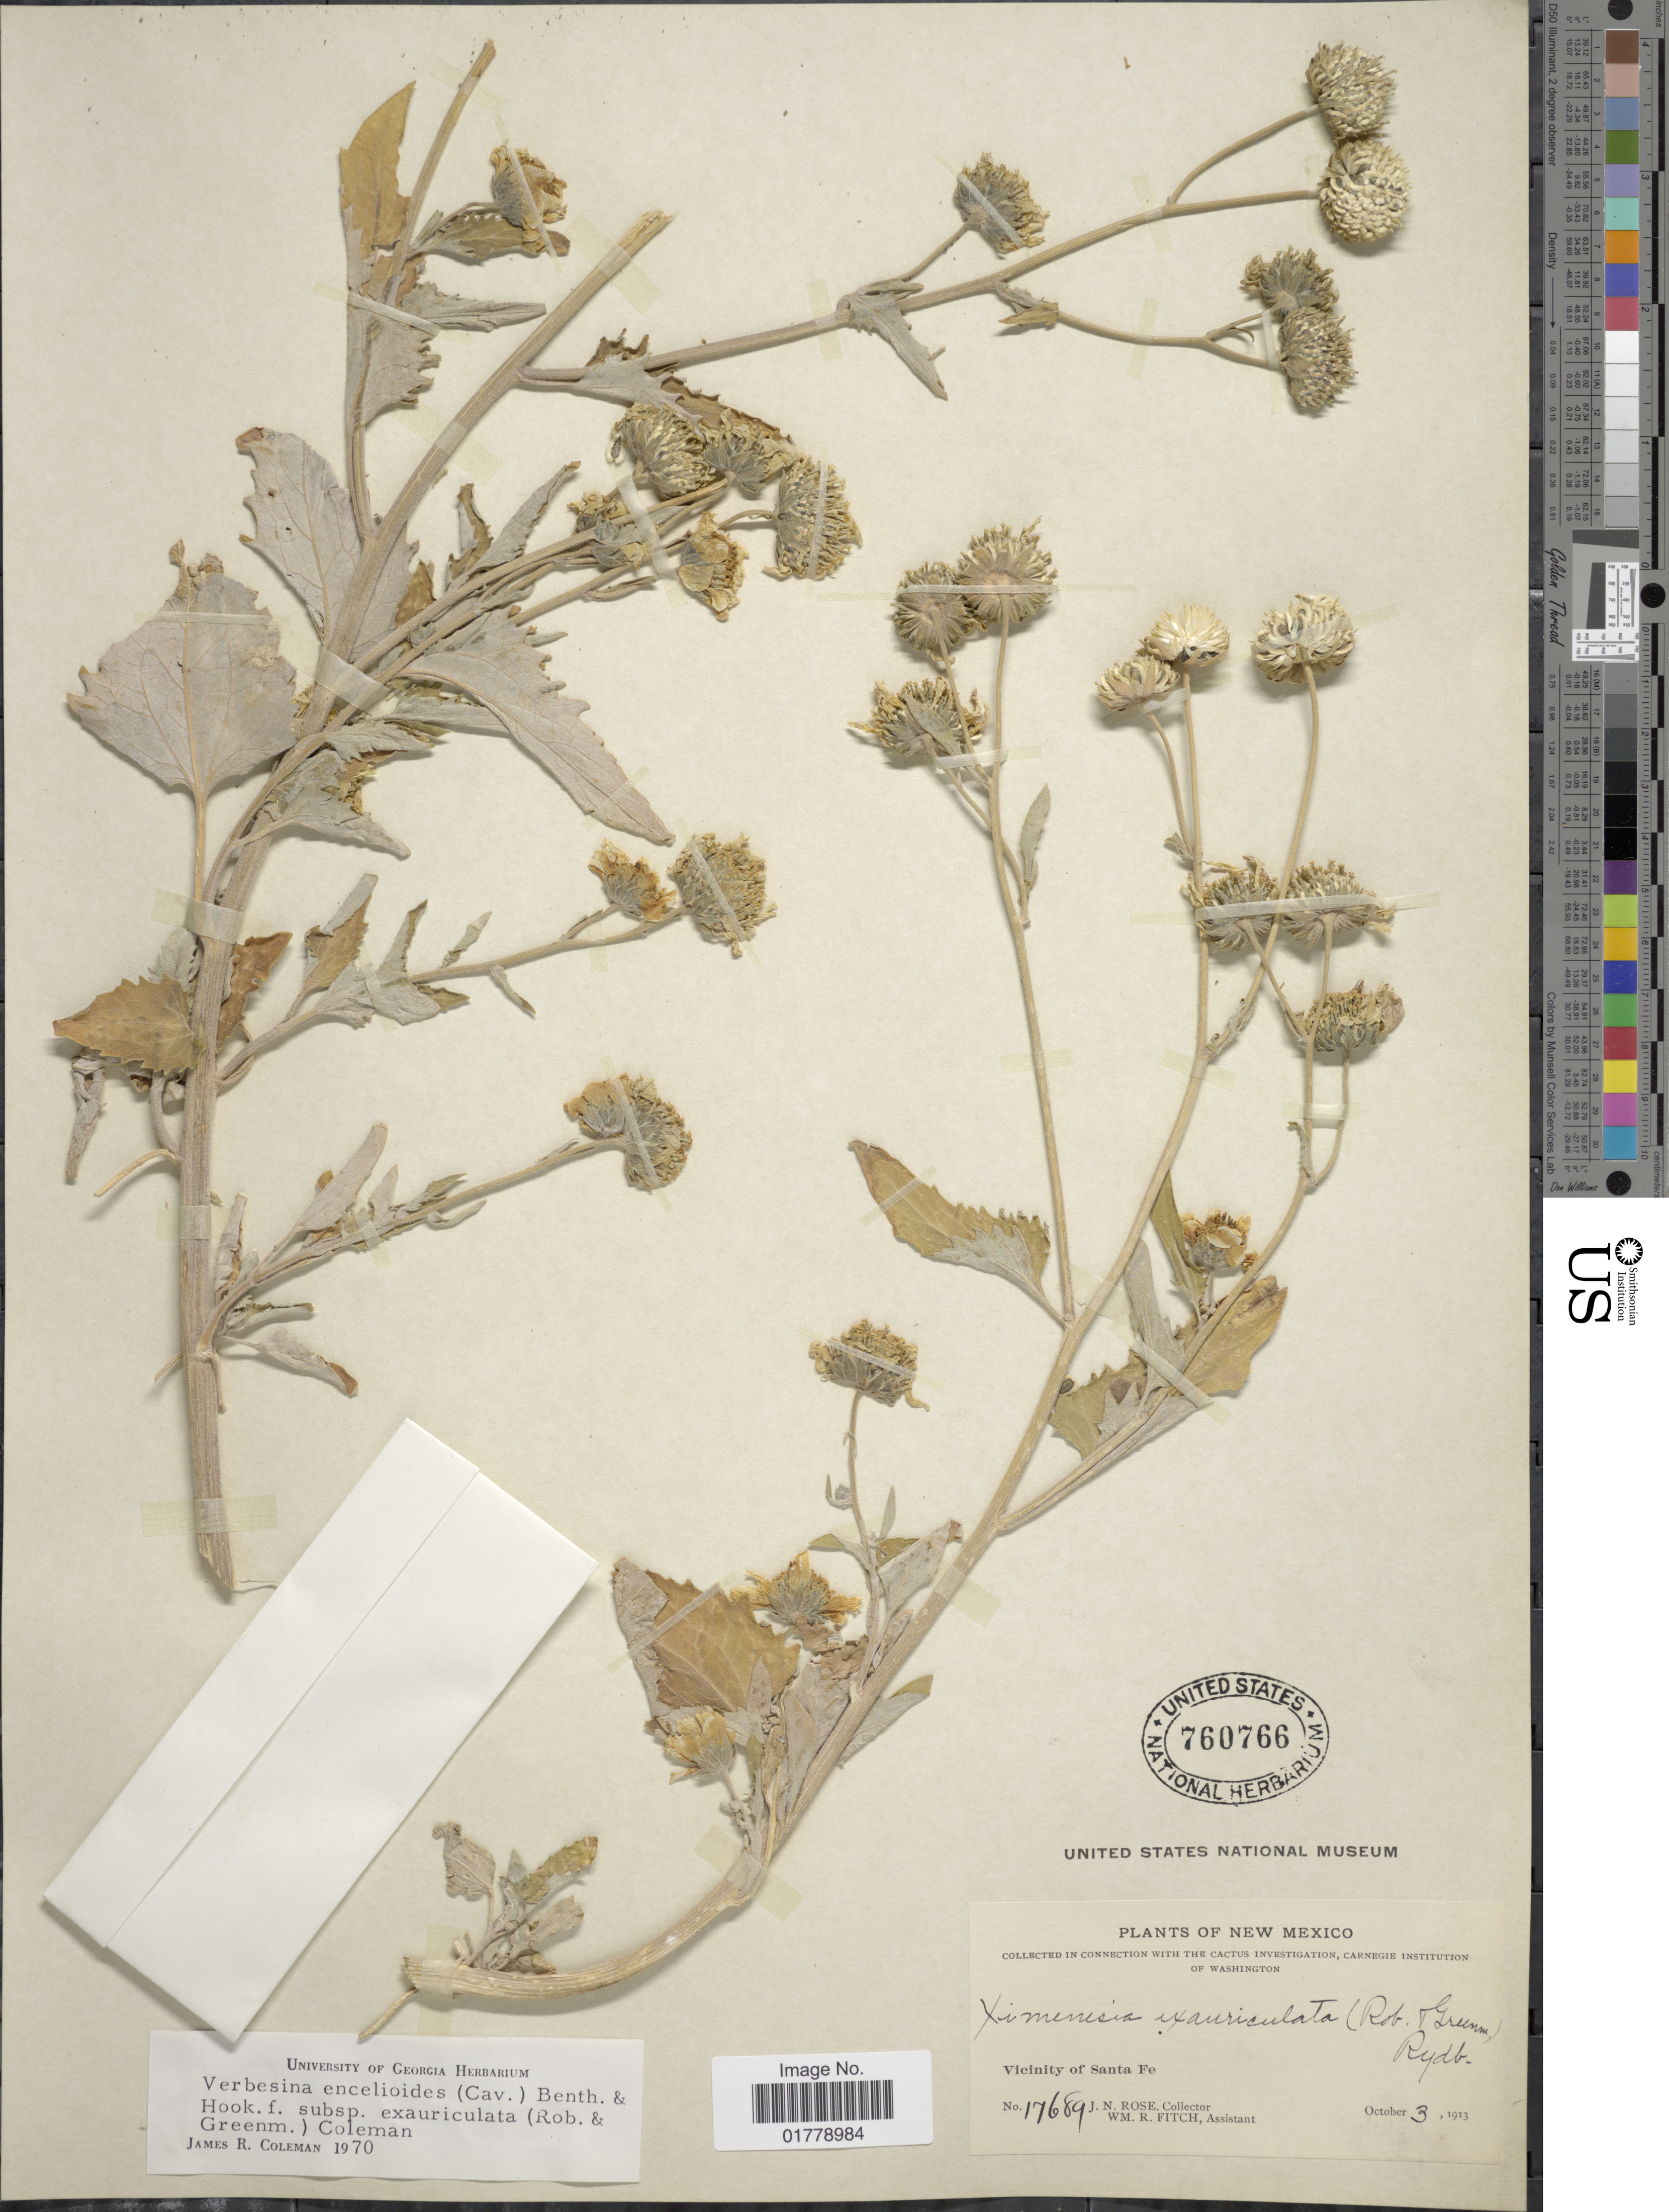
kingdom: Plantae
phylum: Tracheophyta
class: Magnoliopsida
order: Asterales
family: Asteraceae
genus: Verbesina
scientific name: Verbesina encelioides var. cana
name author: (B.L. Rob.) Greenm.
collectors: J. N. Rose & W. R. Fitch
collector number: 17689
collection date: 1913-10-03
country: United States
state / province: New Mexico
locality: Vicinity of Santa Fe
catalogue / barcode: US 760766